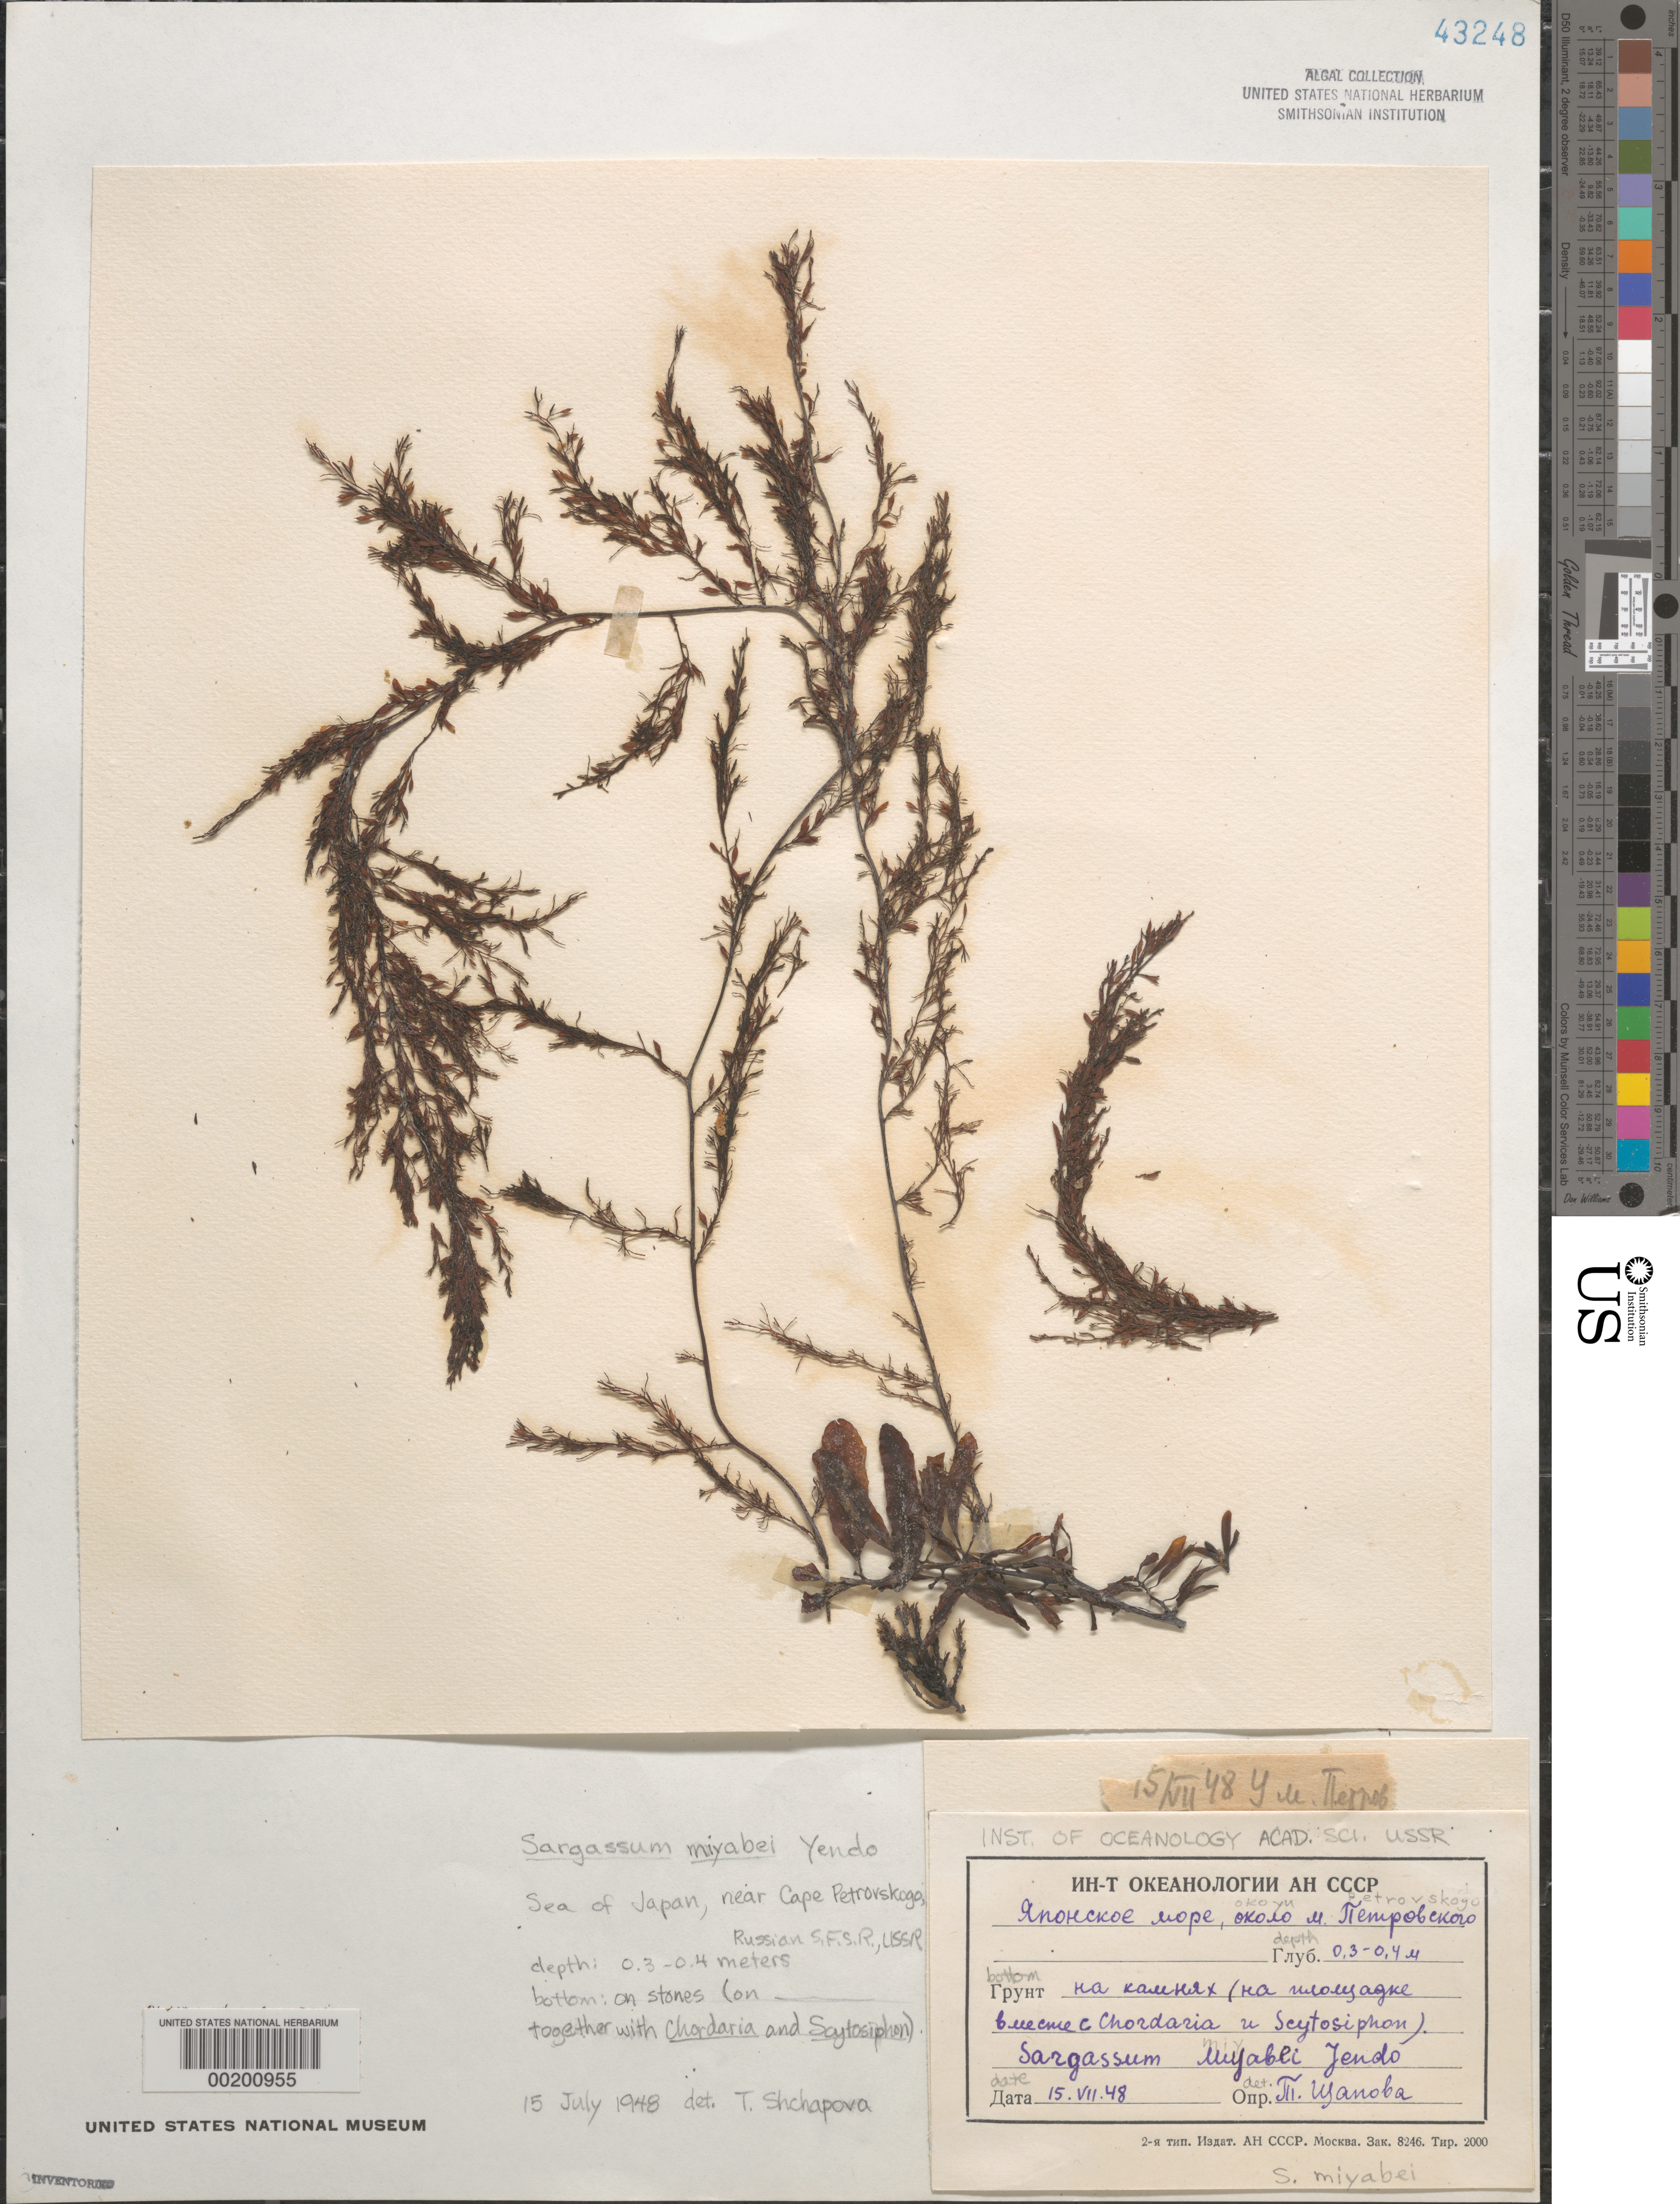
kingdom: Chromista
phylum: Ochrophyta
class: Phaeophyceae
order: Fucales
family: Sargassaceae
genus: Sargassum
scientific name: Sargassum miyabei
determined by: Shchapova, T.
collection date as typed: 15 Jul 1948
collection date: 1948-07-15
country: Russian Federation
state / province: Primorsky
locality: Sea of Japan, near Cape Petrovskogo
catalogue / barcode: US 43248